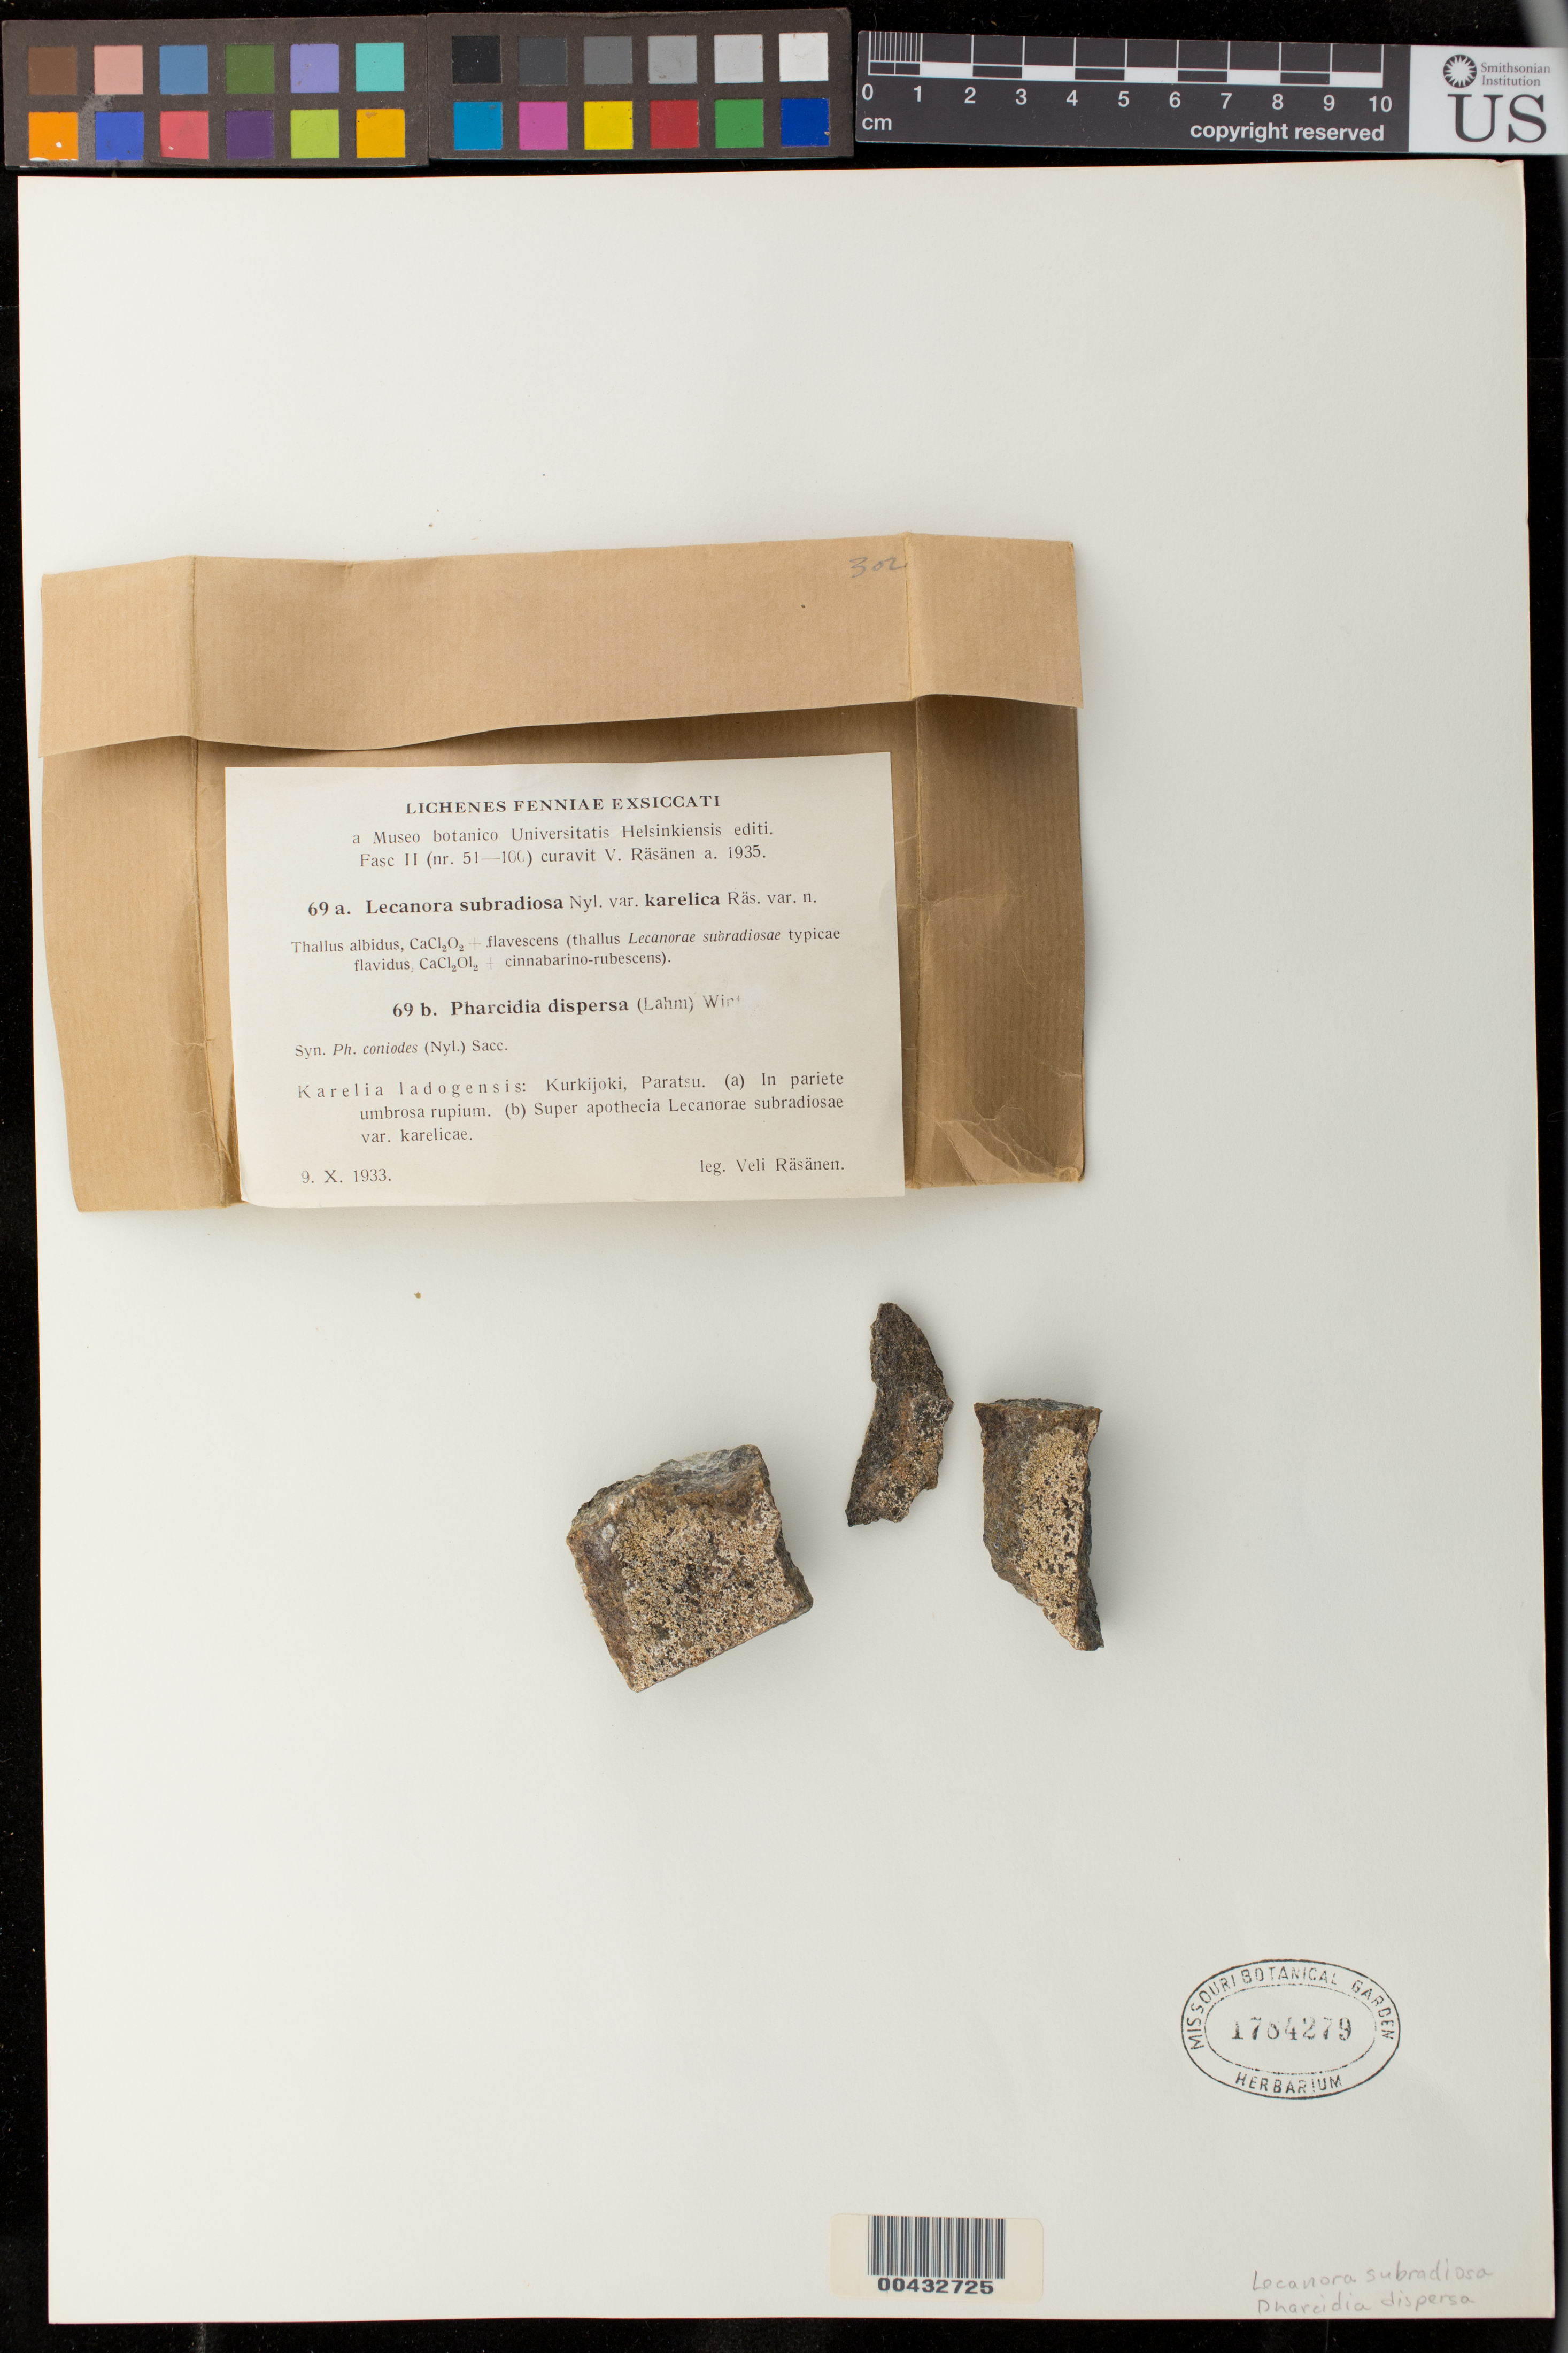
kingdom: Fungi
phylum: Ascomycota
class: Lecanoromycetes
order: Lecanorales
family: Lecanoraceae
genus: Lecanora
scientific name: Lecanora subradiosa var. karelica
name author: Räsänen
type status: Possible Type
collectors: V. Räsänen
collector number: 69a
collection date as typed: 9. X. 1933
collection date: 1933-10-09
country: Russian Federation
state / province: Karelia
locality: Karelia Ladogensis: Kurkijoki, Paratsu.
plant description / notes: Dubiously type material, packet confusingly labeled, possibly mixture with Pharcidia dispersa?